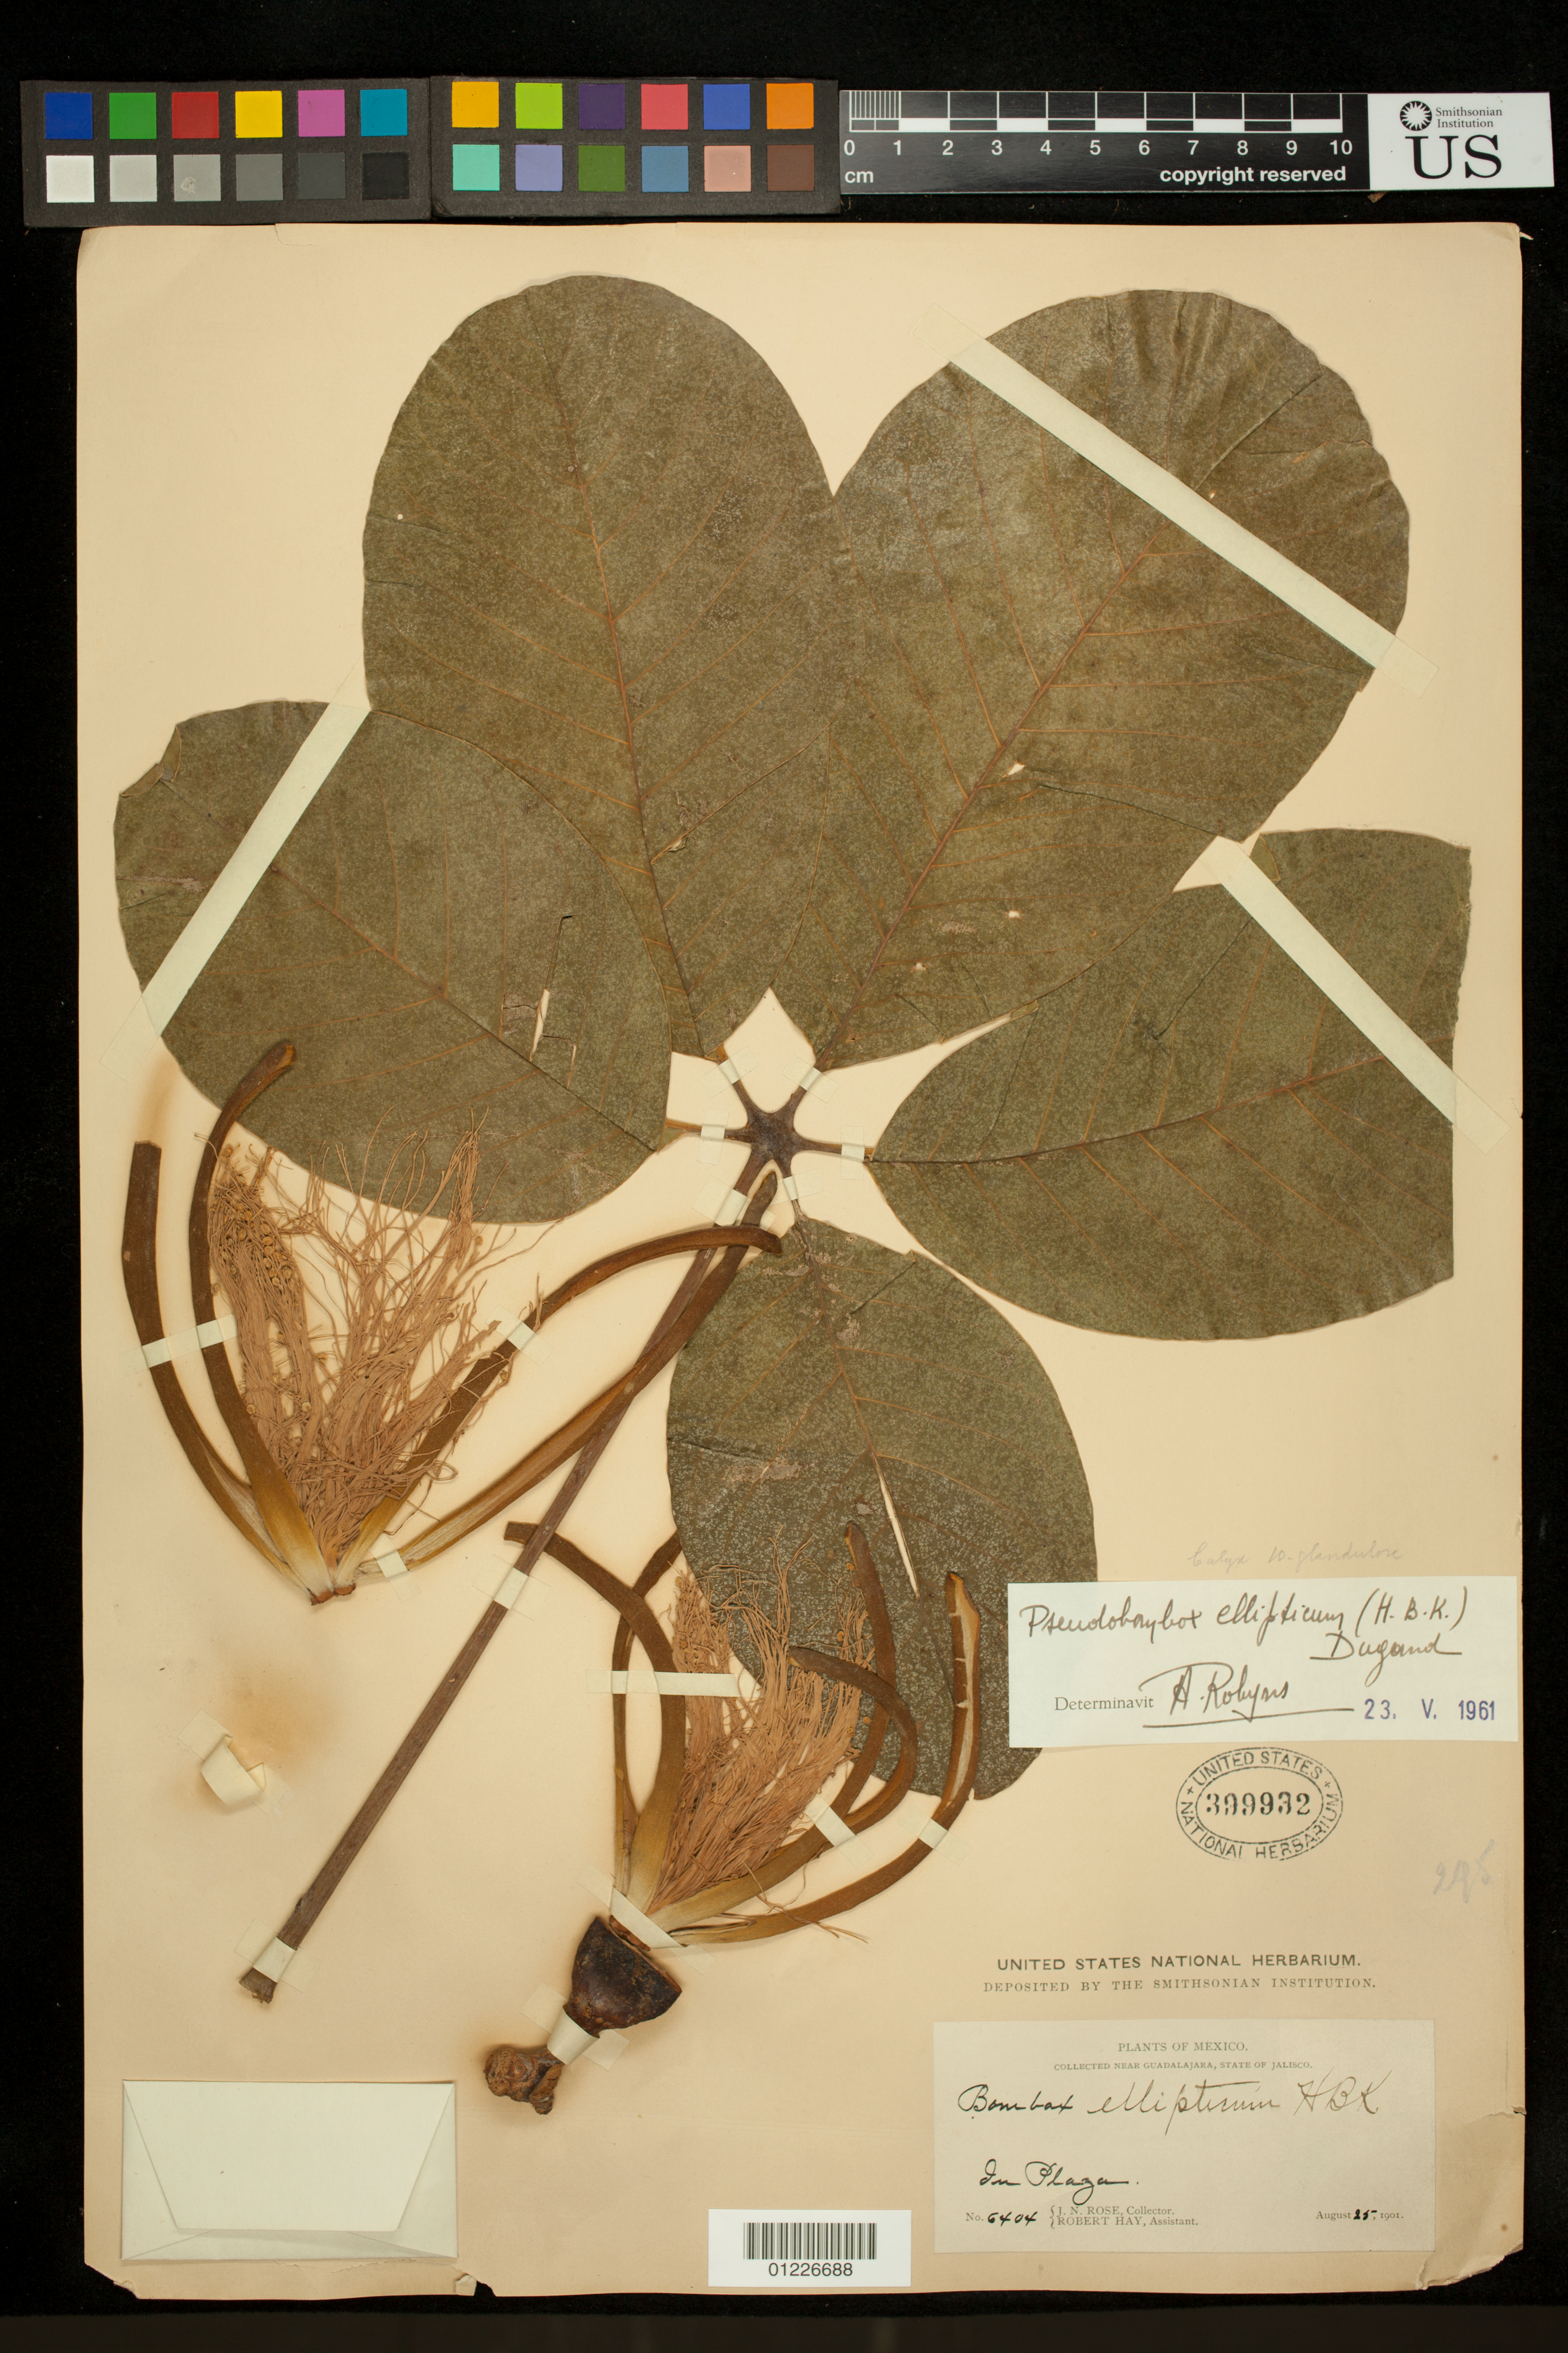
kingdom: Plantae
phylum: Tracheophyta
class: Magnoliopsida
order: Malvales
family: Malvaceae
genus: Pseudobombax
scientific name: Pseudobombax ellipticum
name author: (Kunth) Dugand G.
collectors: J. N. Rose & R. Hay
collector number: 6404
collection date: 1901-08-25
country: Mexico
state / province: Jalisco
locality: Guadalajara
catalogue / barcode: US 399932